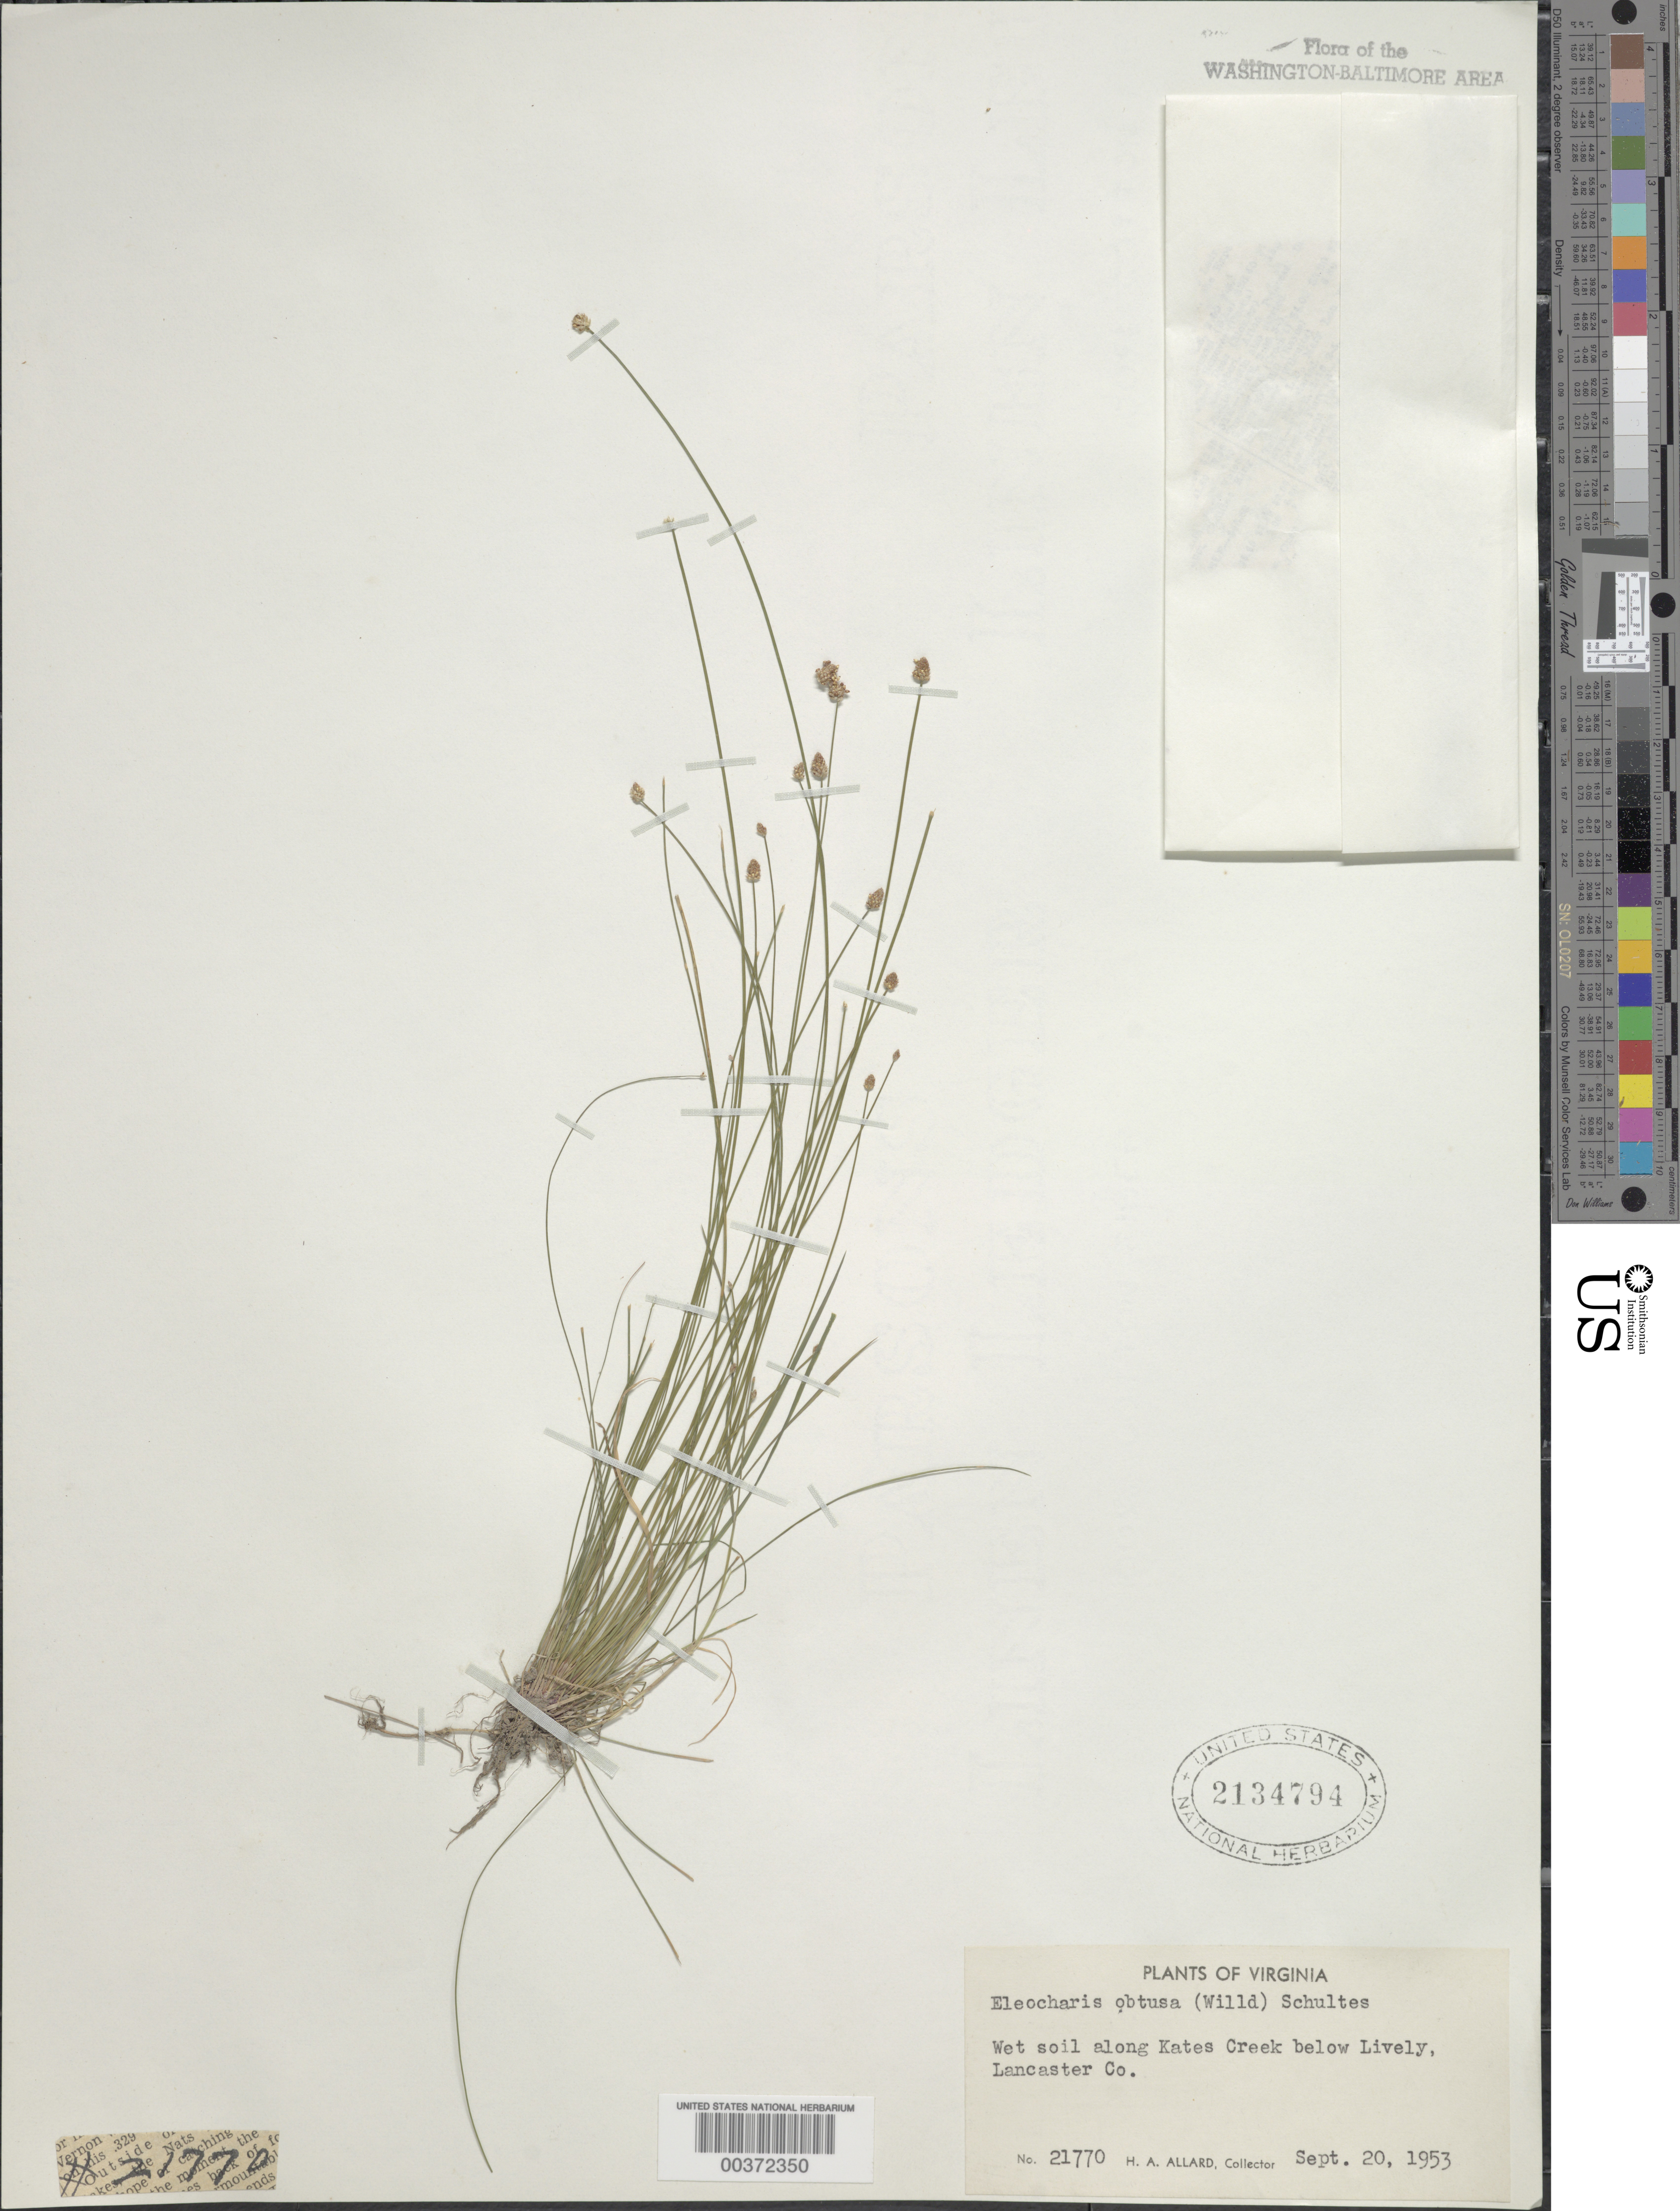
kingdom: Plantae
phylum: Tracheophyta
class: Liliopsida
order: Poales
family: Cyperaceae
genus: Eleocharis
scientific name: Eleocharis obtusa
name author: (Willd.) Schult.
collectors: H. A. Allard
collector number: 21770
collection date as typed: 20 Sep 1953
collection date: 1953-09-20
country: United States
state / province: Virginia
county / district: Lancaster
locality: Kates Creek below Lively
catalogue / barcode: US 2134794